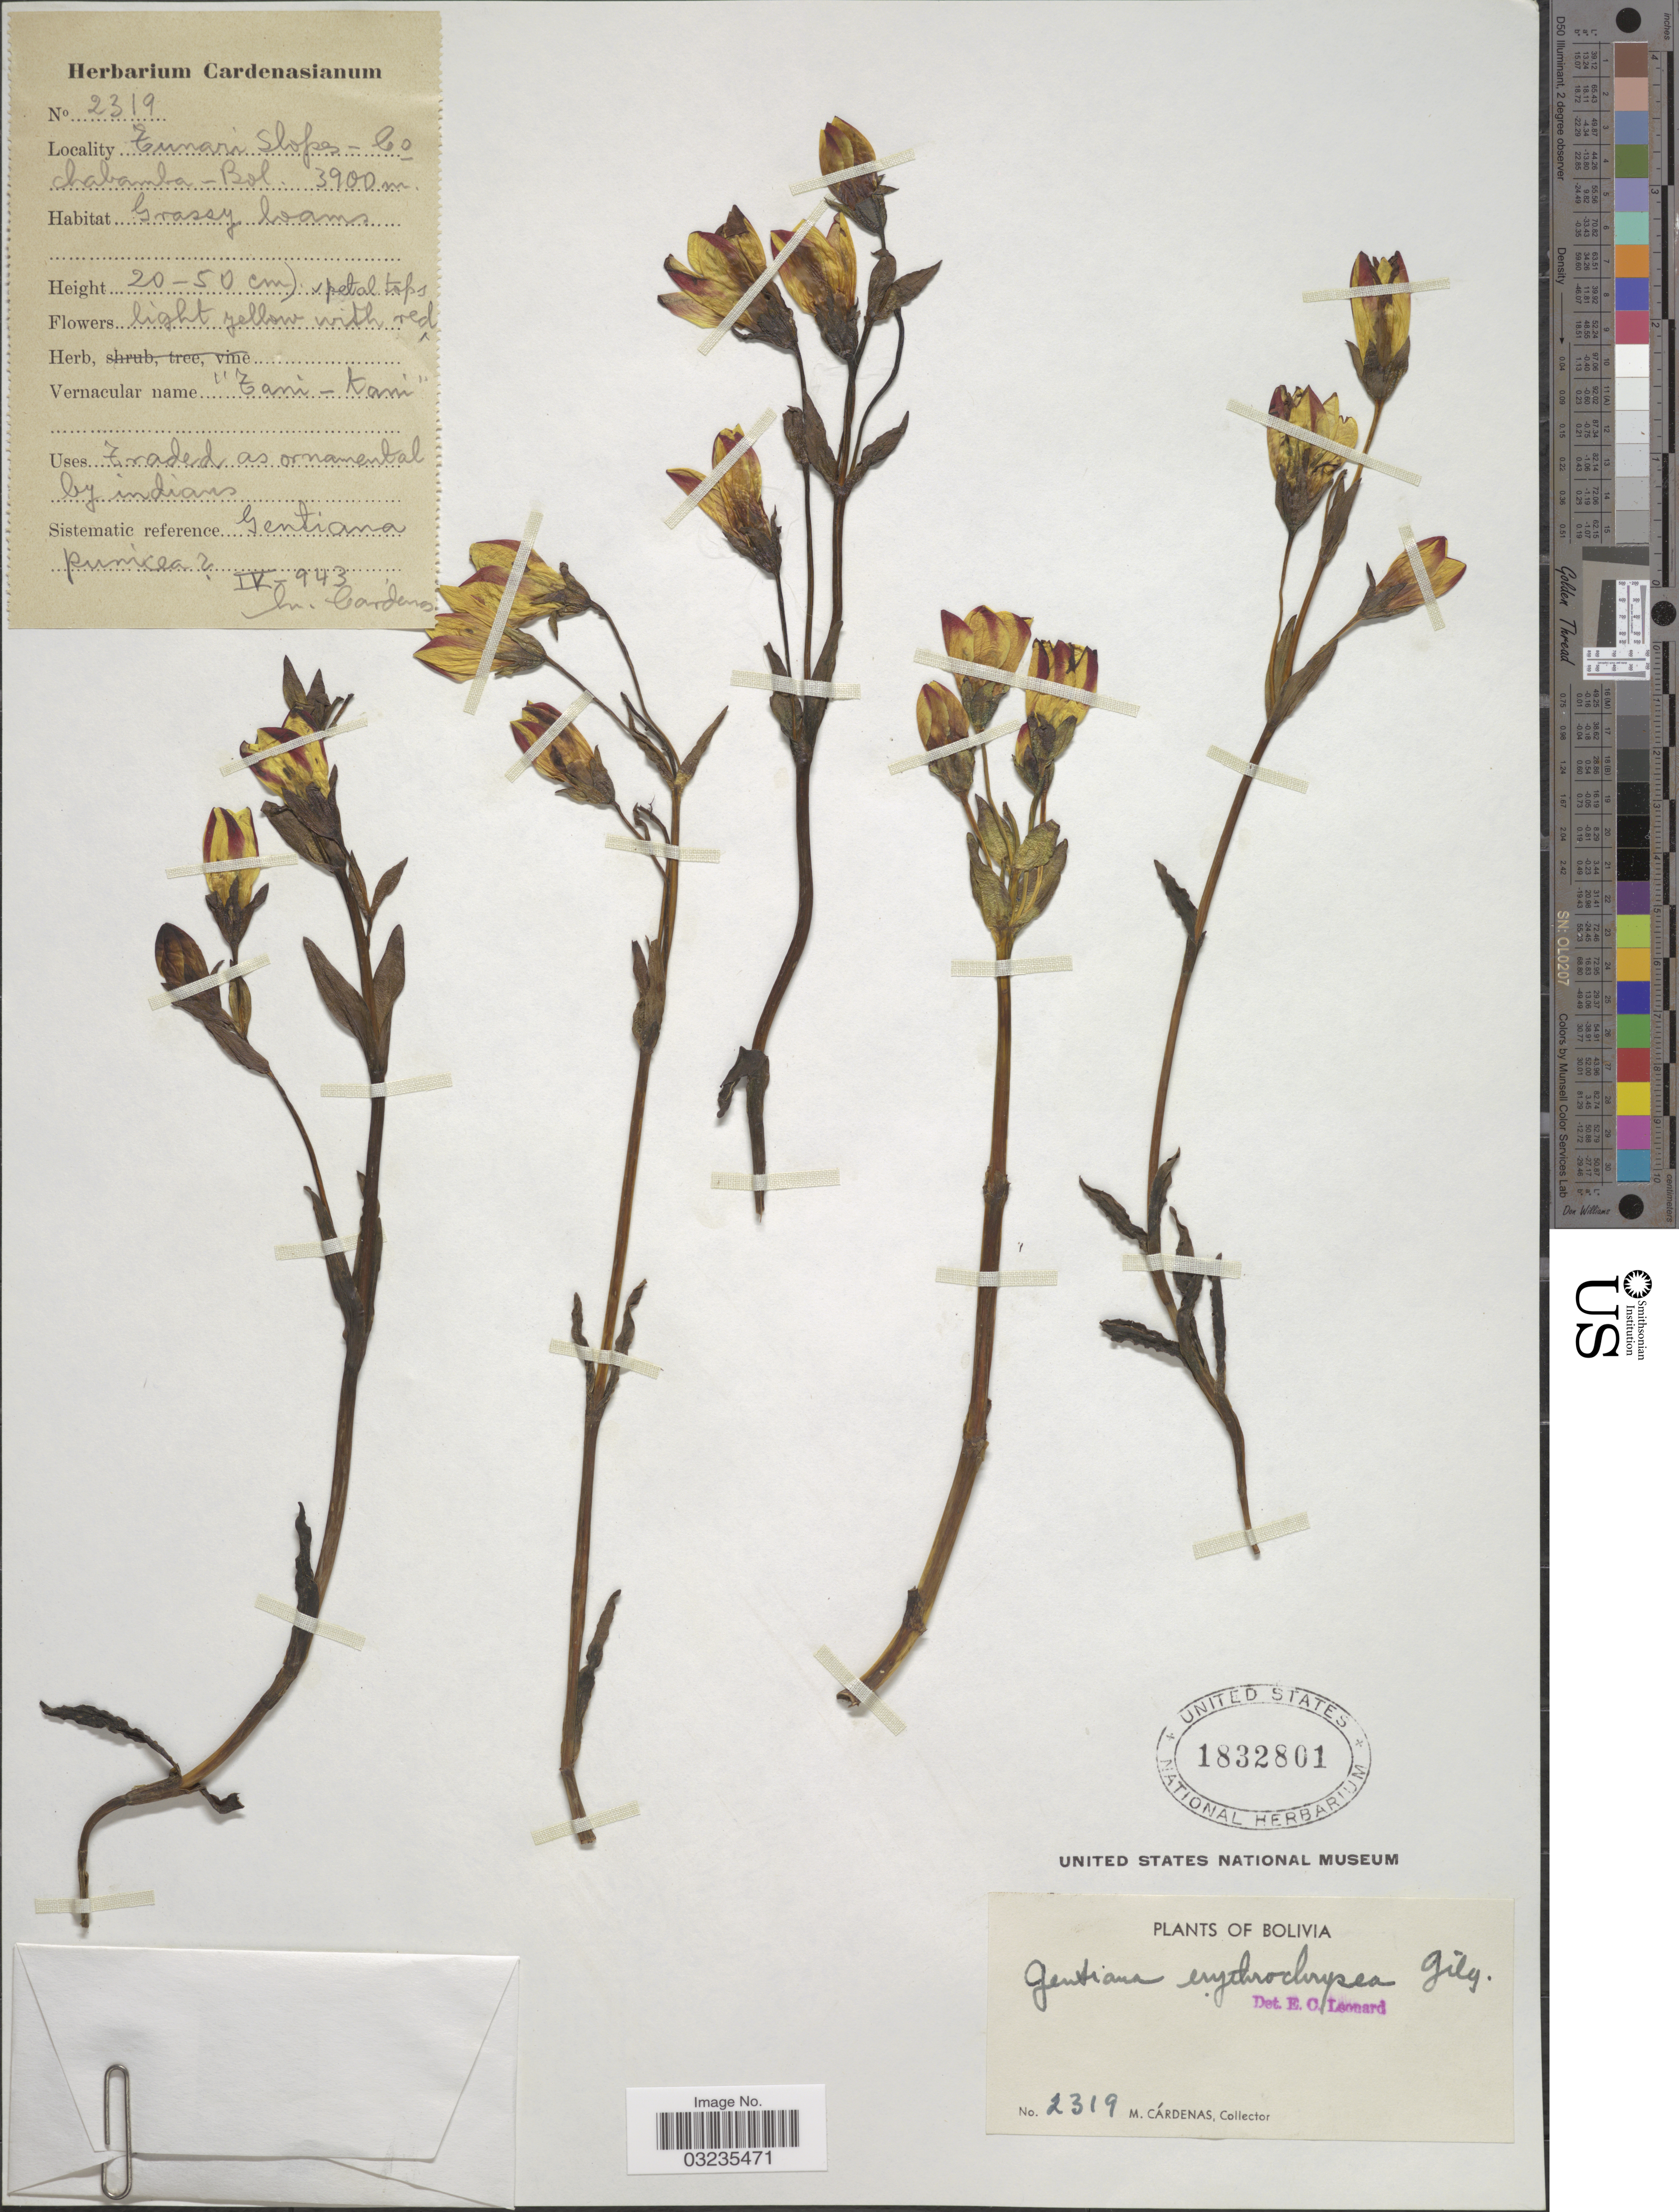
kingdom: Plantae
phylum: Tracheophyta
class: Magnoliopsida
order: Gentianales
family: Gentianaceae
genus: Gentiana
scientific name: Gentiana erythrochrysea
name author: Gilg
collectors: M. Cárdenas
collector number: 2319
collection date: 1943-04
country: Bolivia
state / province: Cochabamba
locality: Tunari Slopes.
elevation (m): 3900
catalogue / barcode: US 1832801